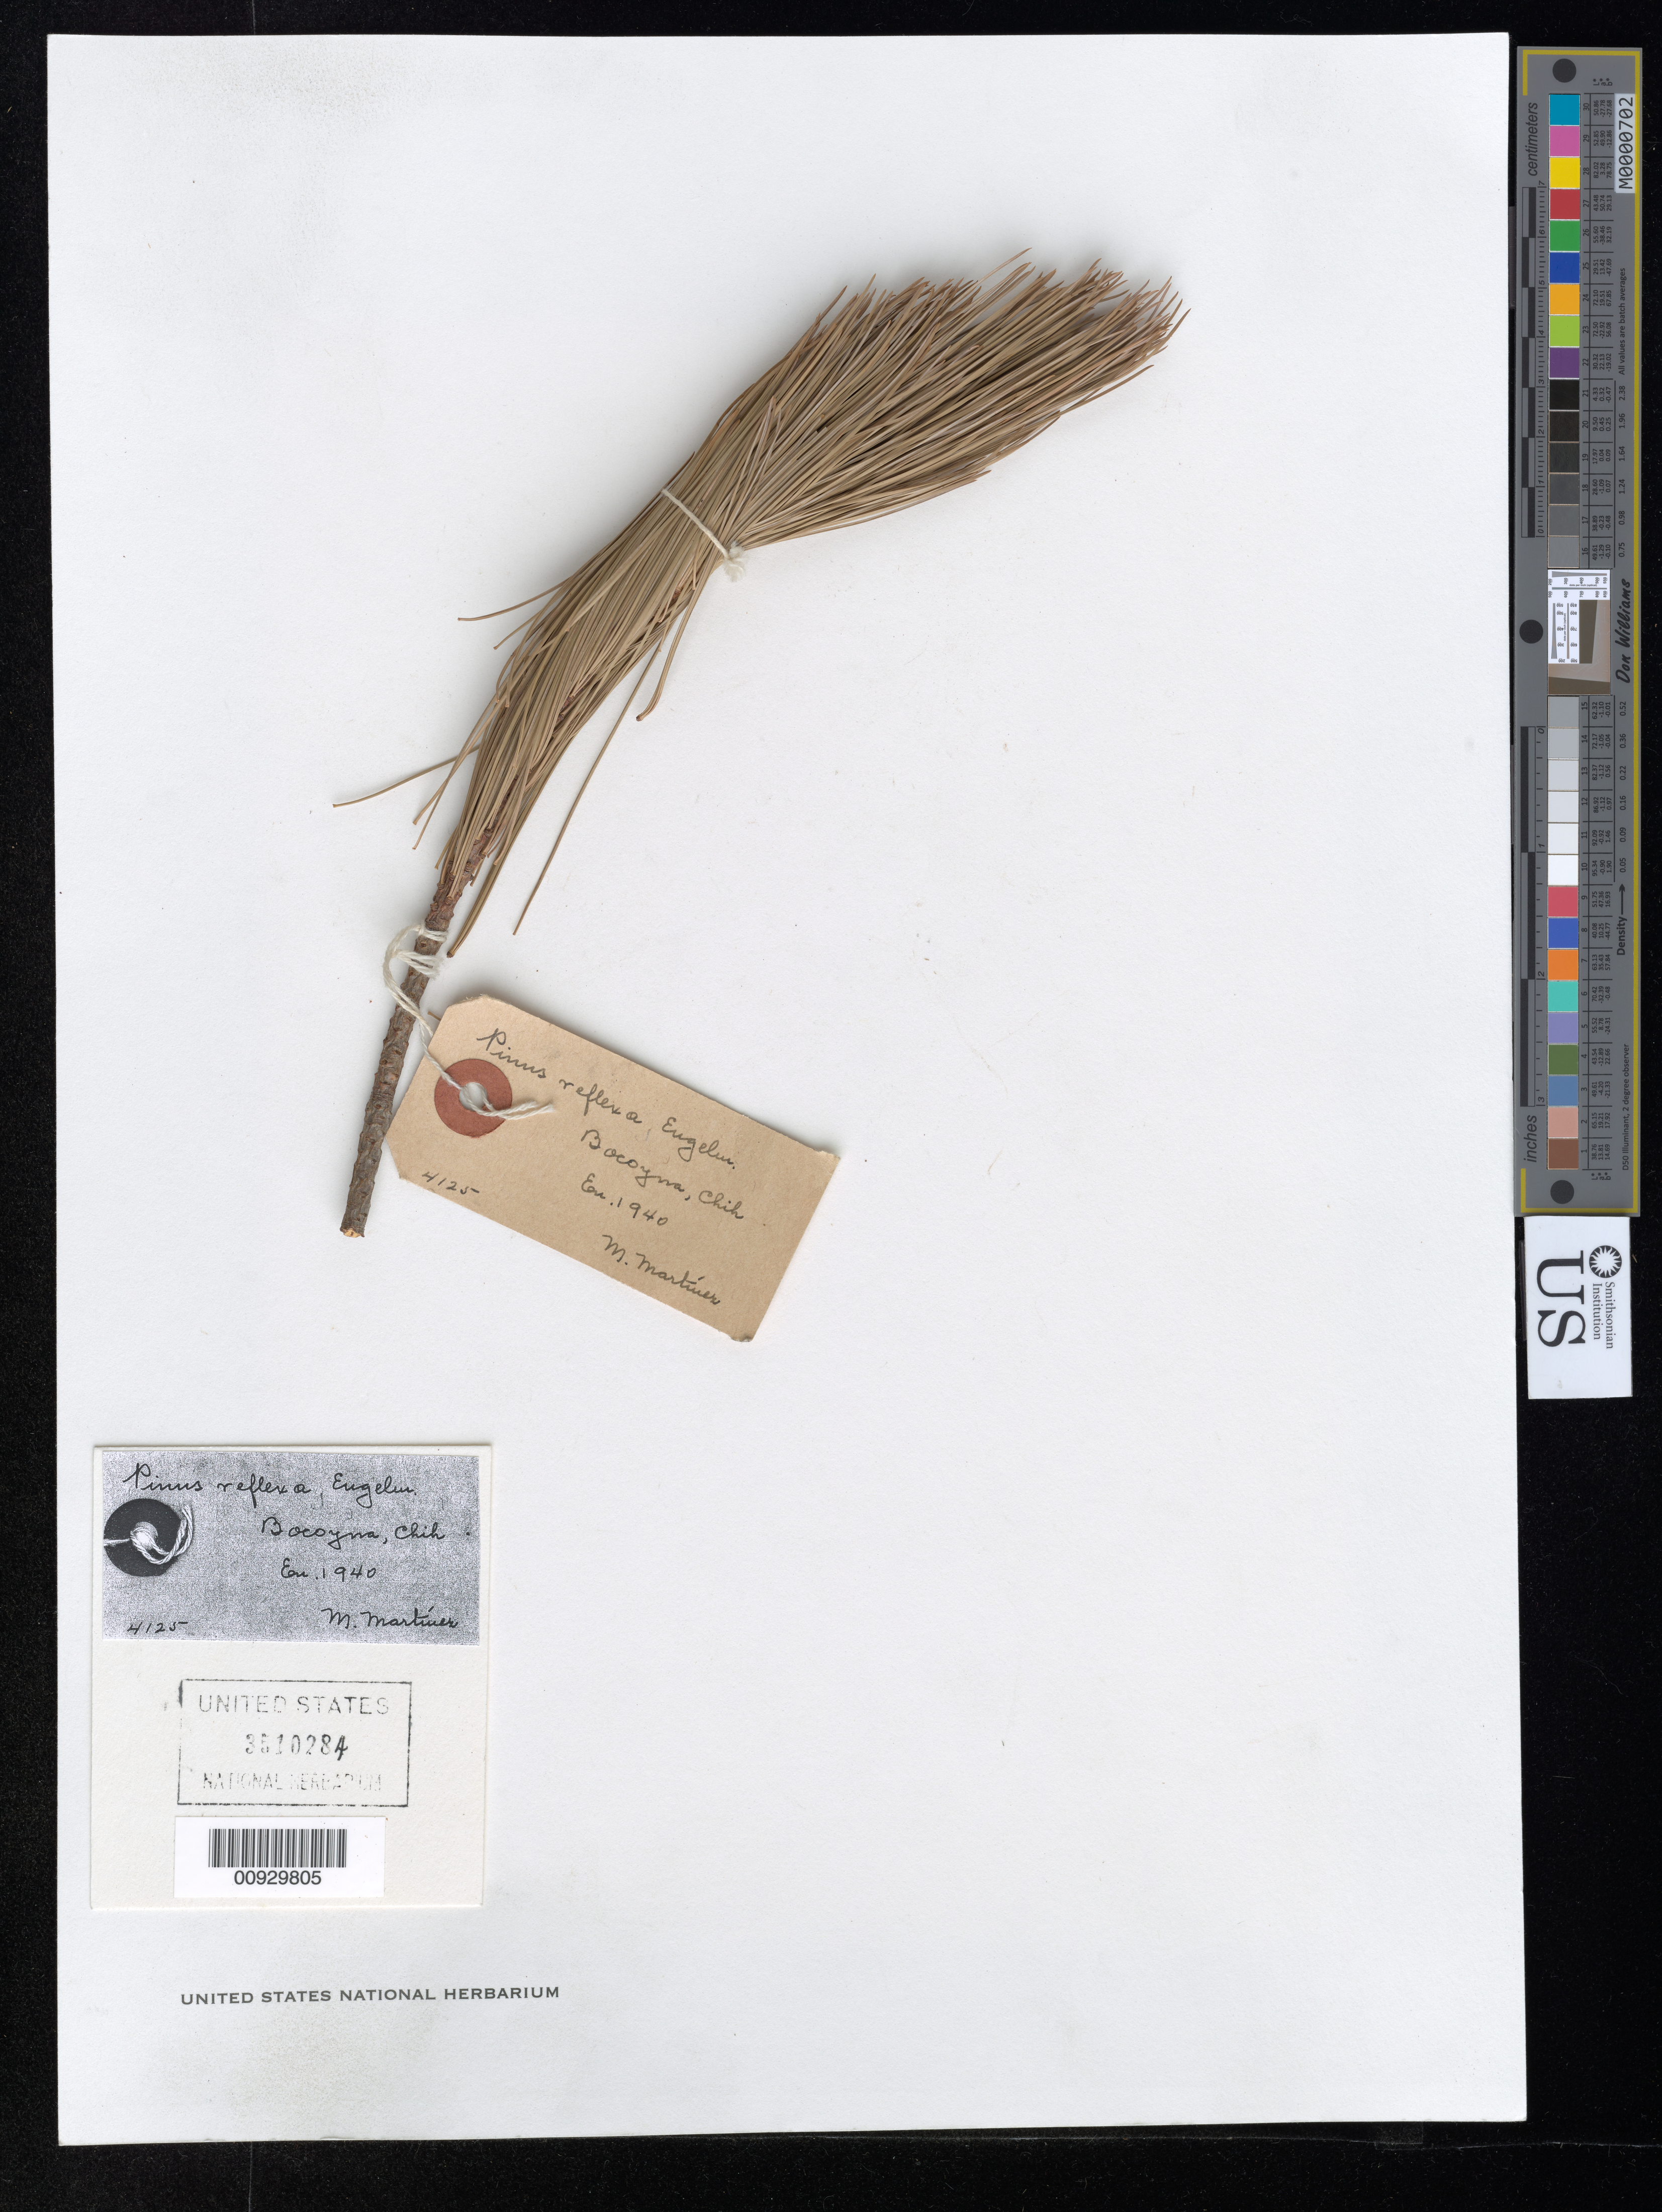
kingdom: Plantae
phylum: Tracheophyta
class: Pinopsida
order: Pinales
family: Pinaceae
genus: Pinus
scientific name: Pinus reflexa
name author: (Engelm.) Engelm.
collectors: M. Martinez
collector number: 4125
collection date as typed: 1940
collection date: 1940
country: Mexico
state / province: Chihuahua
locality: Bocoyna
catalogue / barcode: US 3510284-2